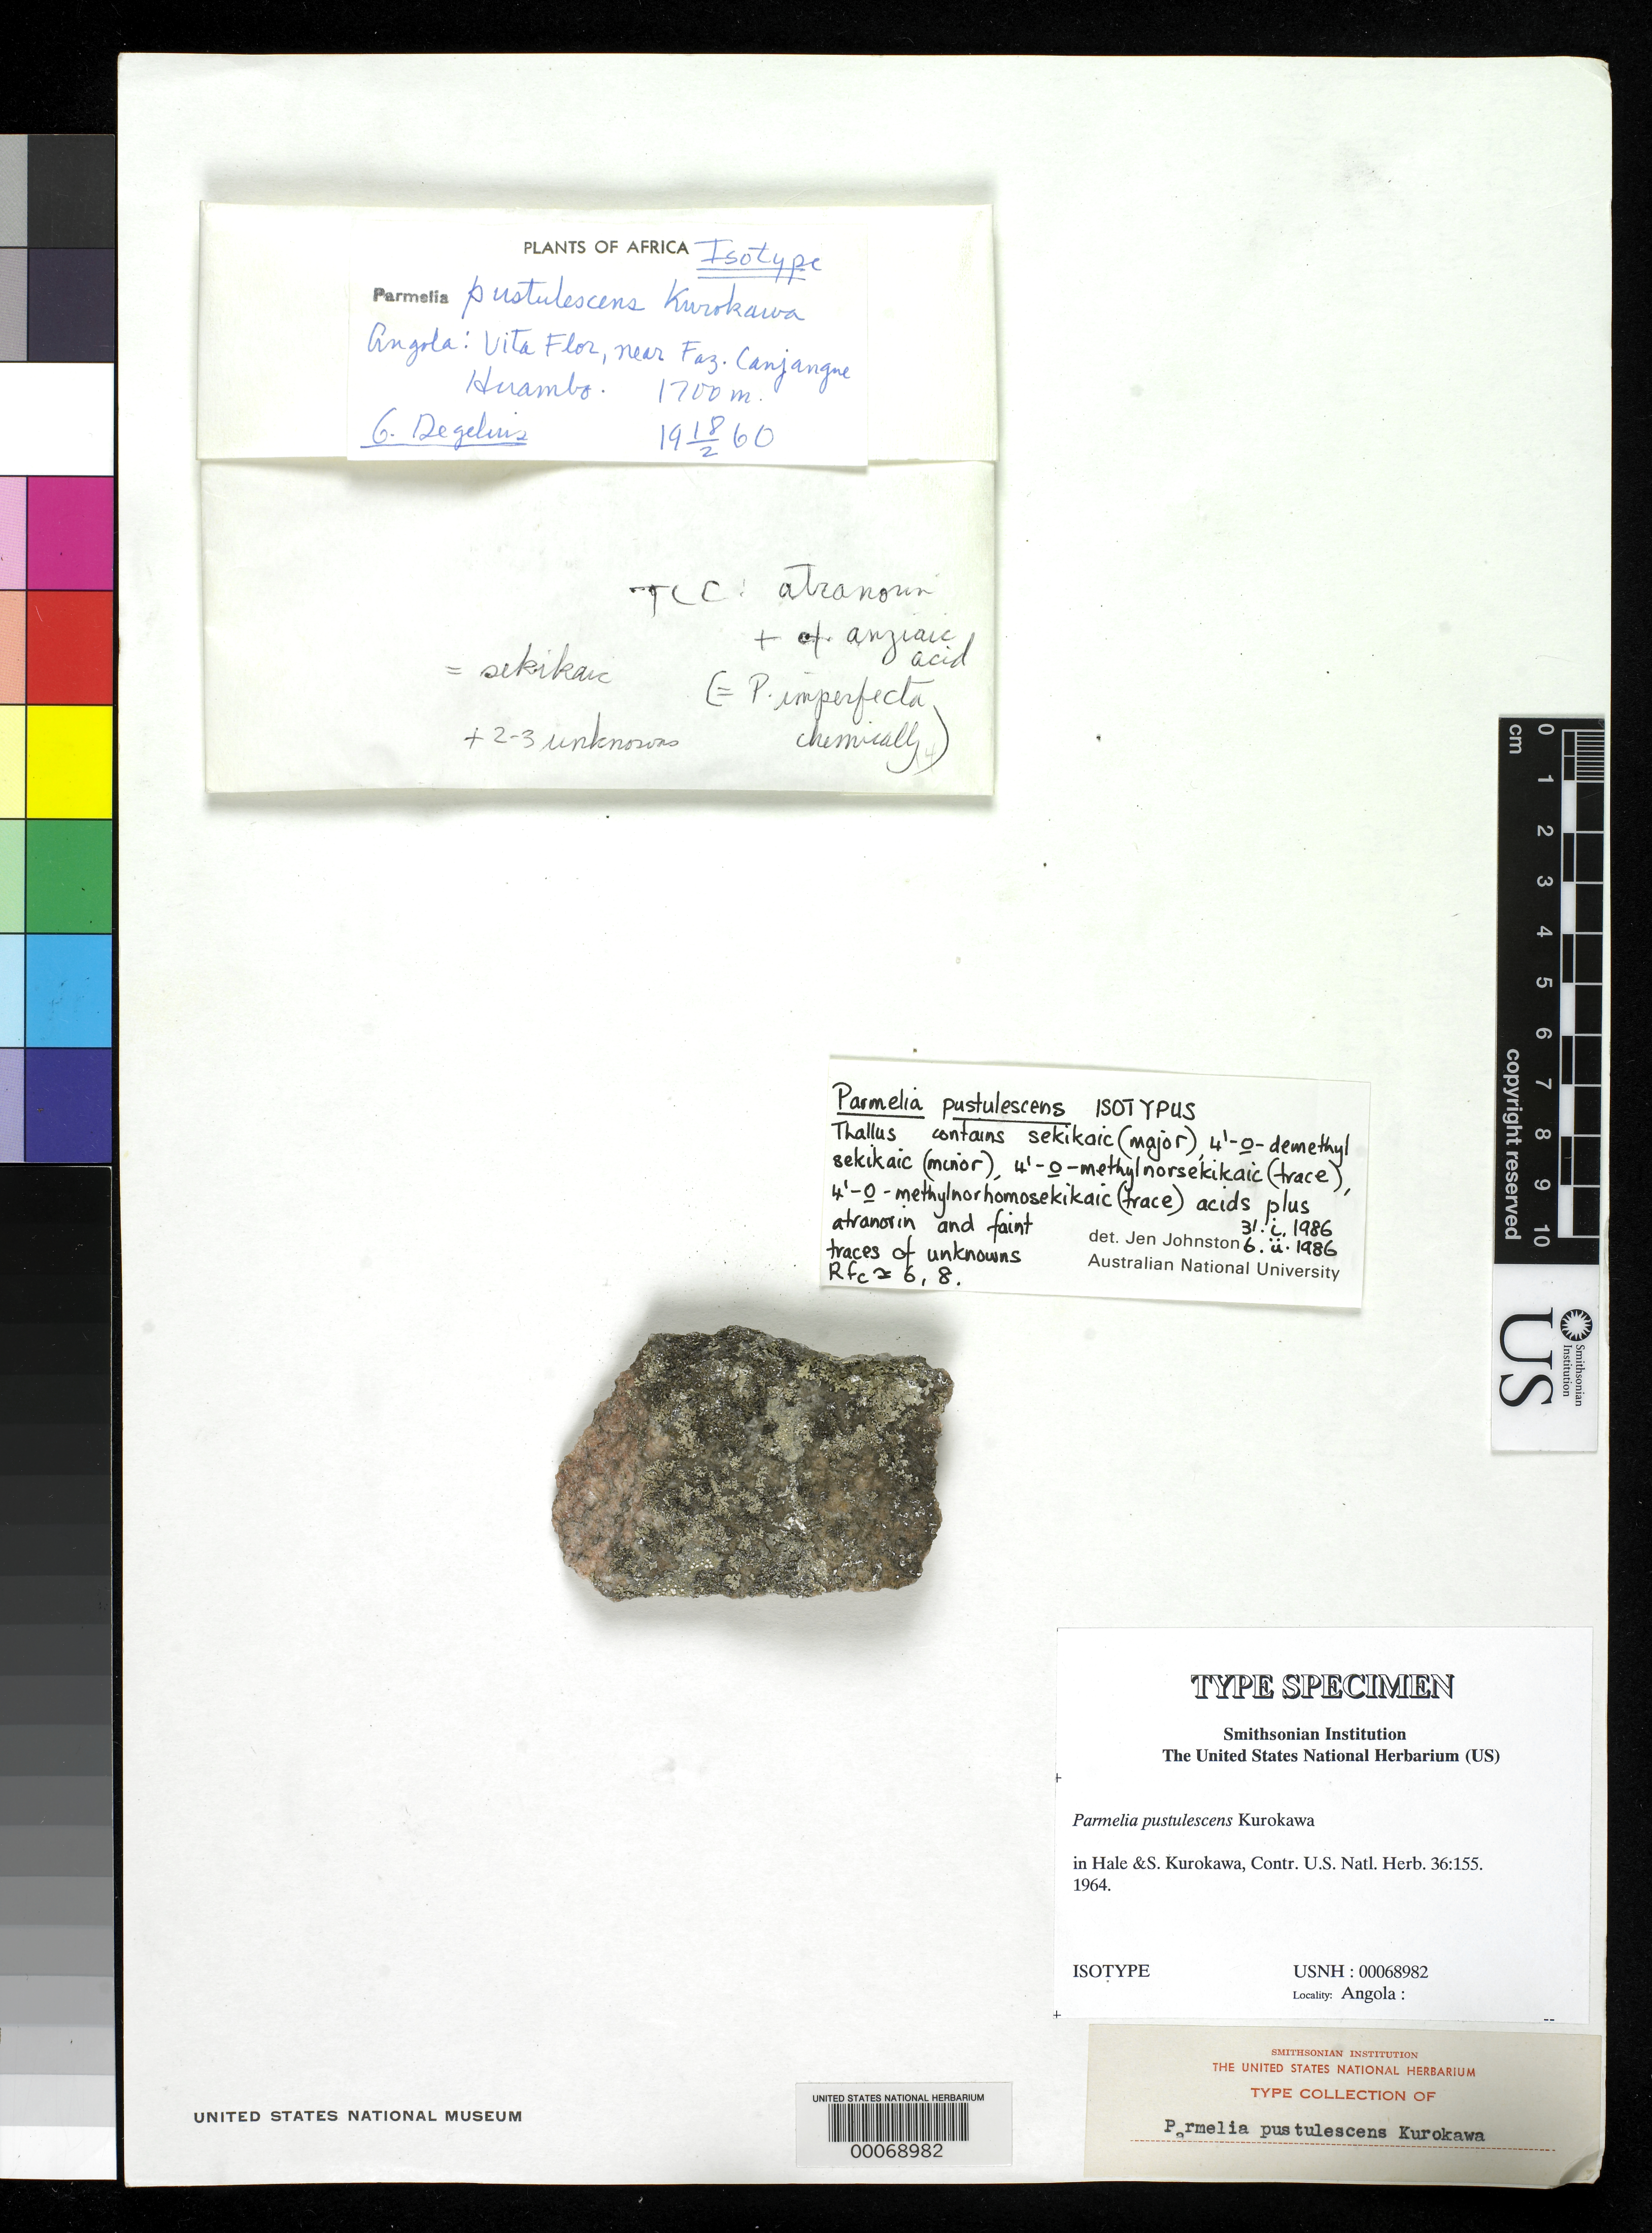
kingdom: Fungi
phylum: Ascomycota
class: Lecanoromycetes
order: Lecanorales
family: Parmeliaceae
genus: Parmelia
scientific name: Parmelia pustulescens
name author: Kurok. in Hale & Kurok.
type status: Isotype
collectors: G. B. F. Degelius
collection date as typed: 18 Feb 1960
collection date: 1960-02-18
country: Angola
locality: Humbo, Vita Flor, near Faz. Canjangue.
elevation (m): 1700